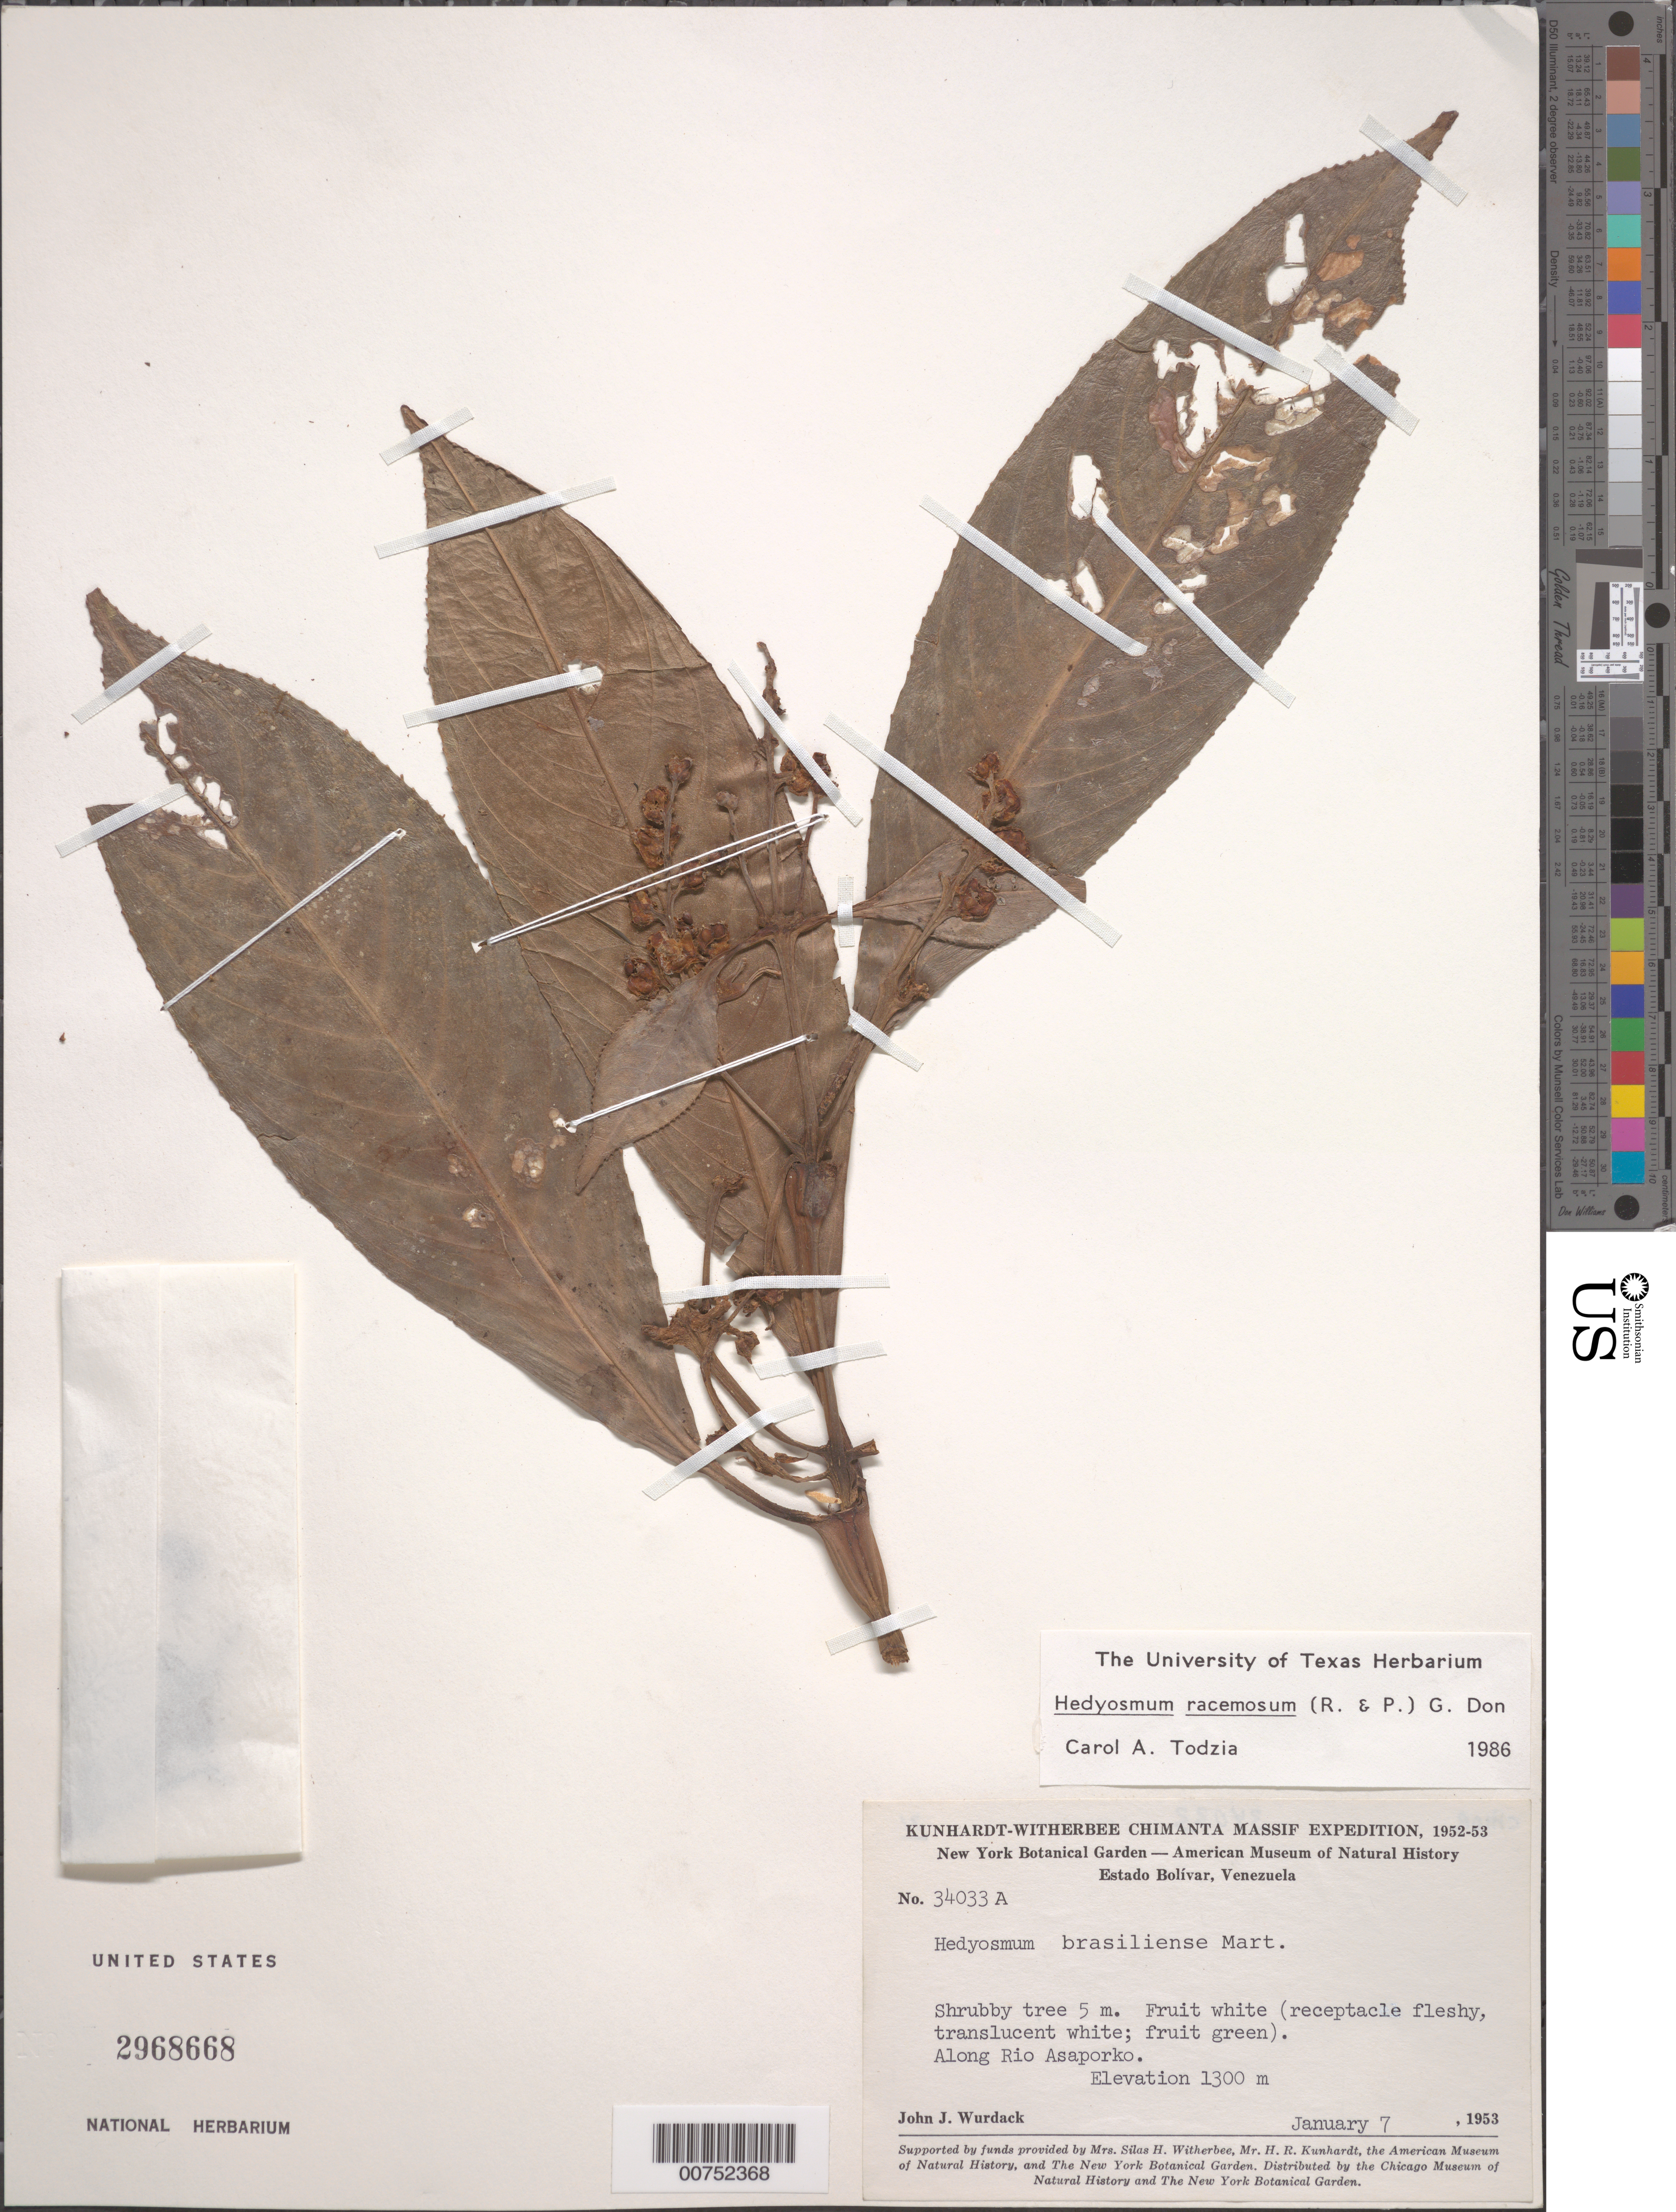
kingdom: Plantae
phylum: Tracheophyta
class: Magnoliopsida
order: Chloranthales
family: Chloranthaceae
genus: Hedyosmum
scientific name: Hedyosmum racemosum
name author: (Ruiz & Pav.) G. Don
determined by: Todzia, C. A., (TEX), University of Texas Austin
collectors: J. J. Wurdack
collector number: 34034 A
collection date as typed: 7-Jan-53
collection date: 1953-01-07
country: Venezuela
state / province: Bolívar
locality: Tirepón-tepuí, Río Asaporpo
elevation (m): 1300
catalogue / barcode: US 2968668